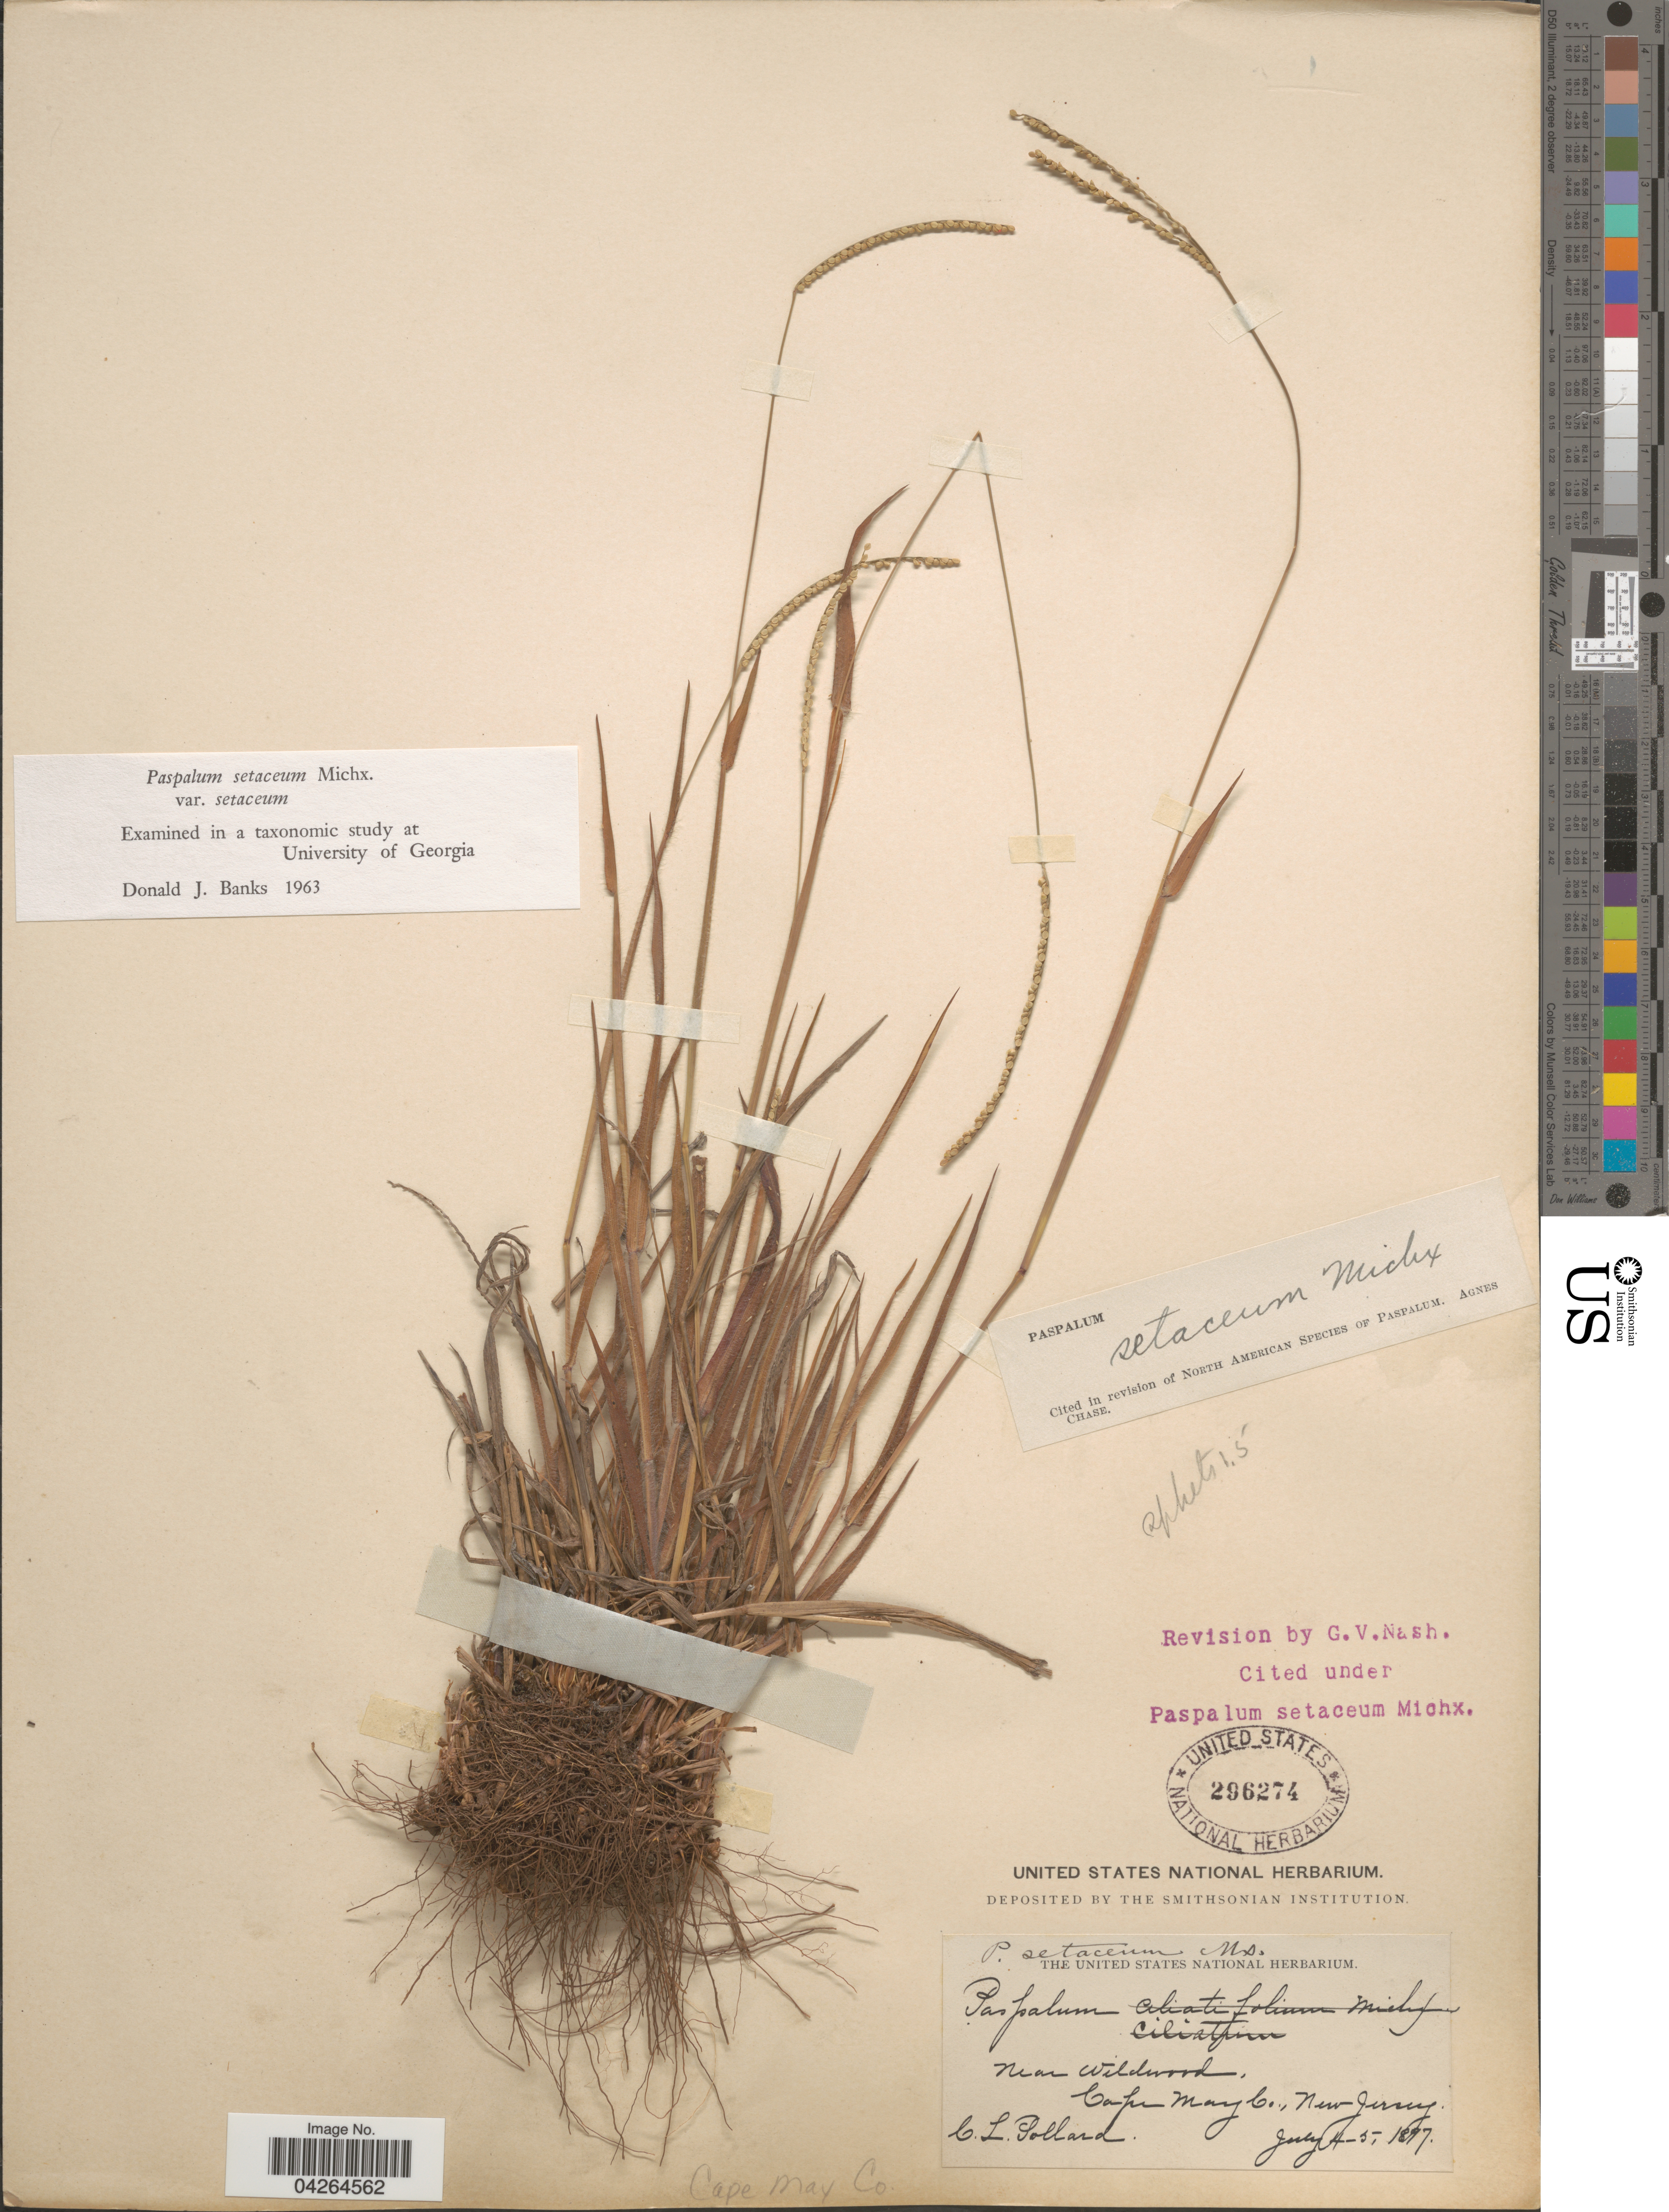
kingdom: Plantae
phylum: Tracheophyta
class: Liliopsida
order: Poales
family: Poaceae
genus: Paspalum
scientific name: Paspalum setaceum var. setaceum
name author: Michx.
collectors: C. L. Pollard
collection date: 1897-07-04/1897-07-05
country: United States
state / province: New Jersey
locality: Near Wildwood, Cape May Co.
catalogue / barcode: US 296274